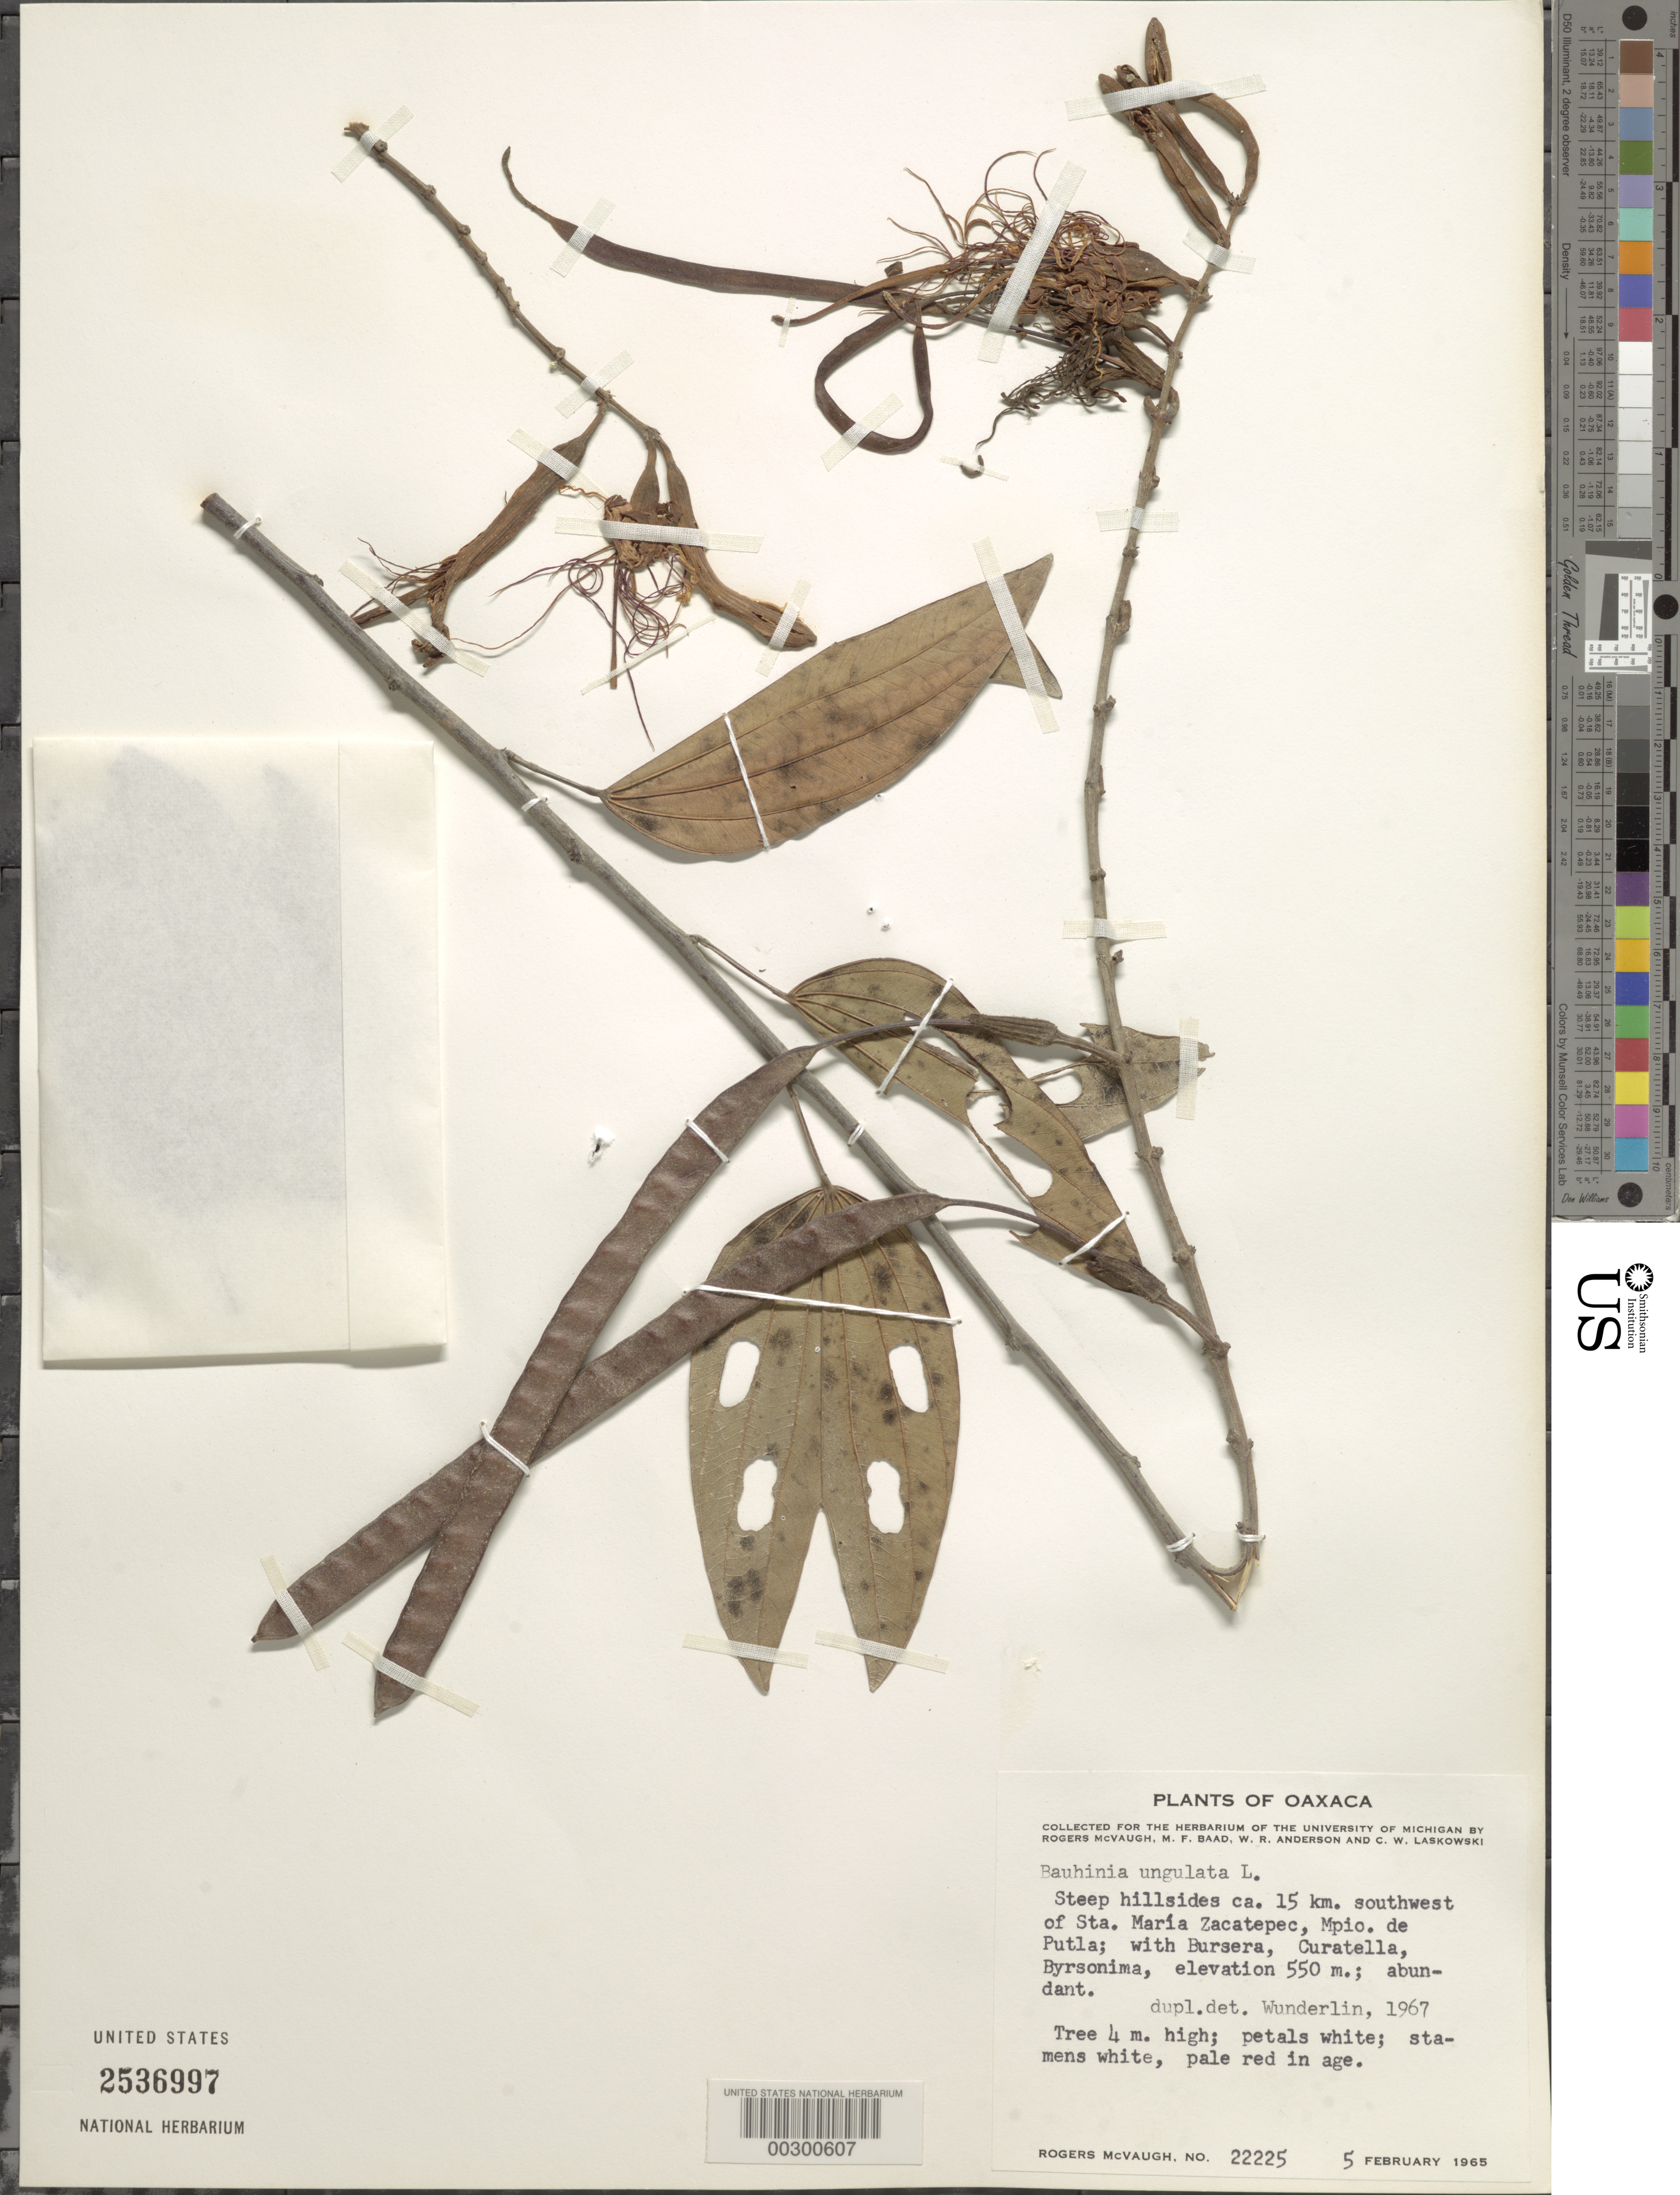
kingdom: Plantae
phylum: Tracheophyta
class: Magnoliopsida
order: Fabales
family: Fabaceae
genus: Bauhinia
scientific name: Bauhinia ungulata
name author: L.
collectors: R. McVaugh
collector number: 22225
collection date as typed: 05 Feb 1965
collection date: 1965-02-05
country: Mexico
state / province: Oaxaca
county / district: Putla Villa De Guerrero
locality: Ca 15 km SW of sta. maria zacatepec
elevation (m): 550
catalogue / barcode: US 2536997